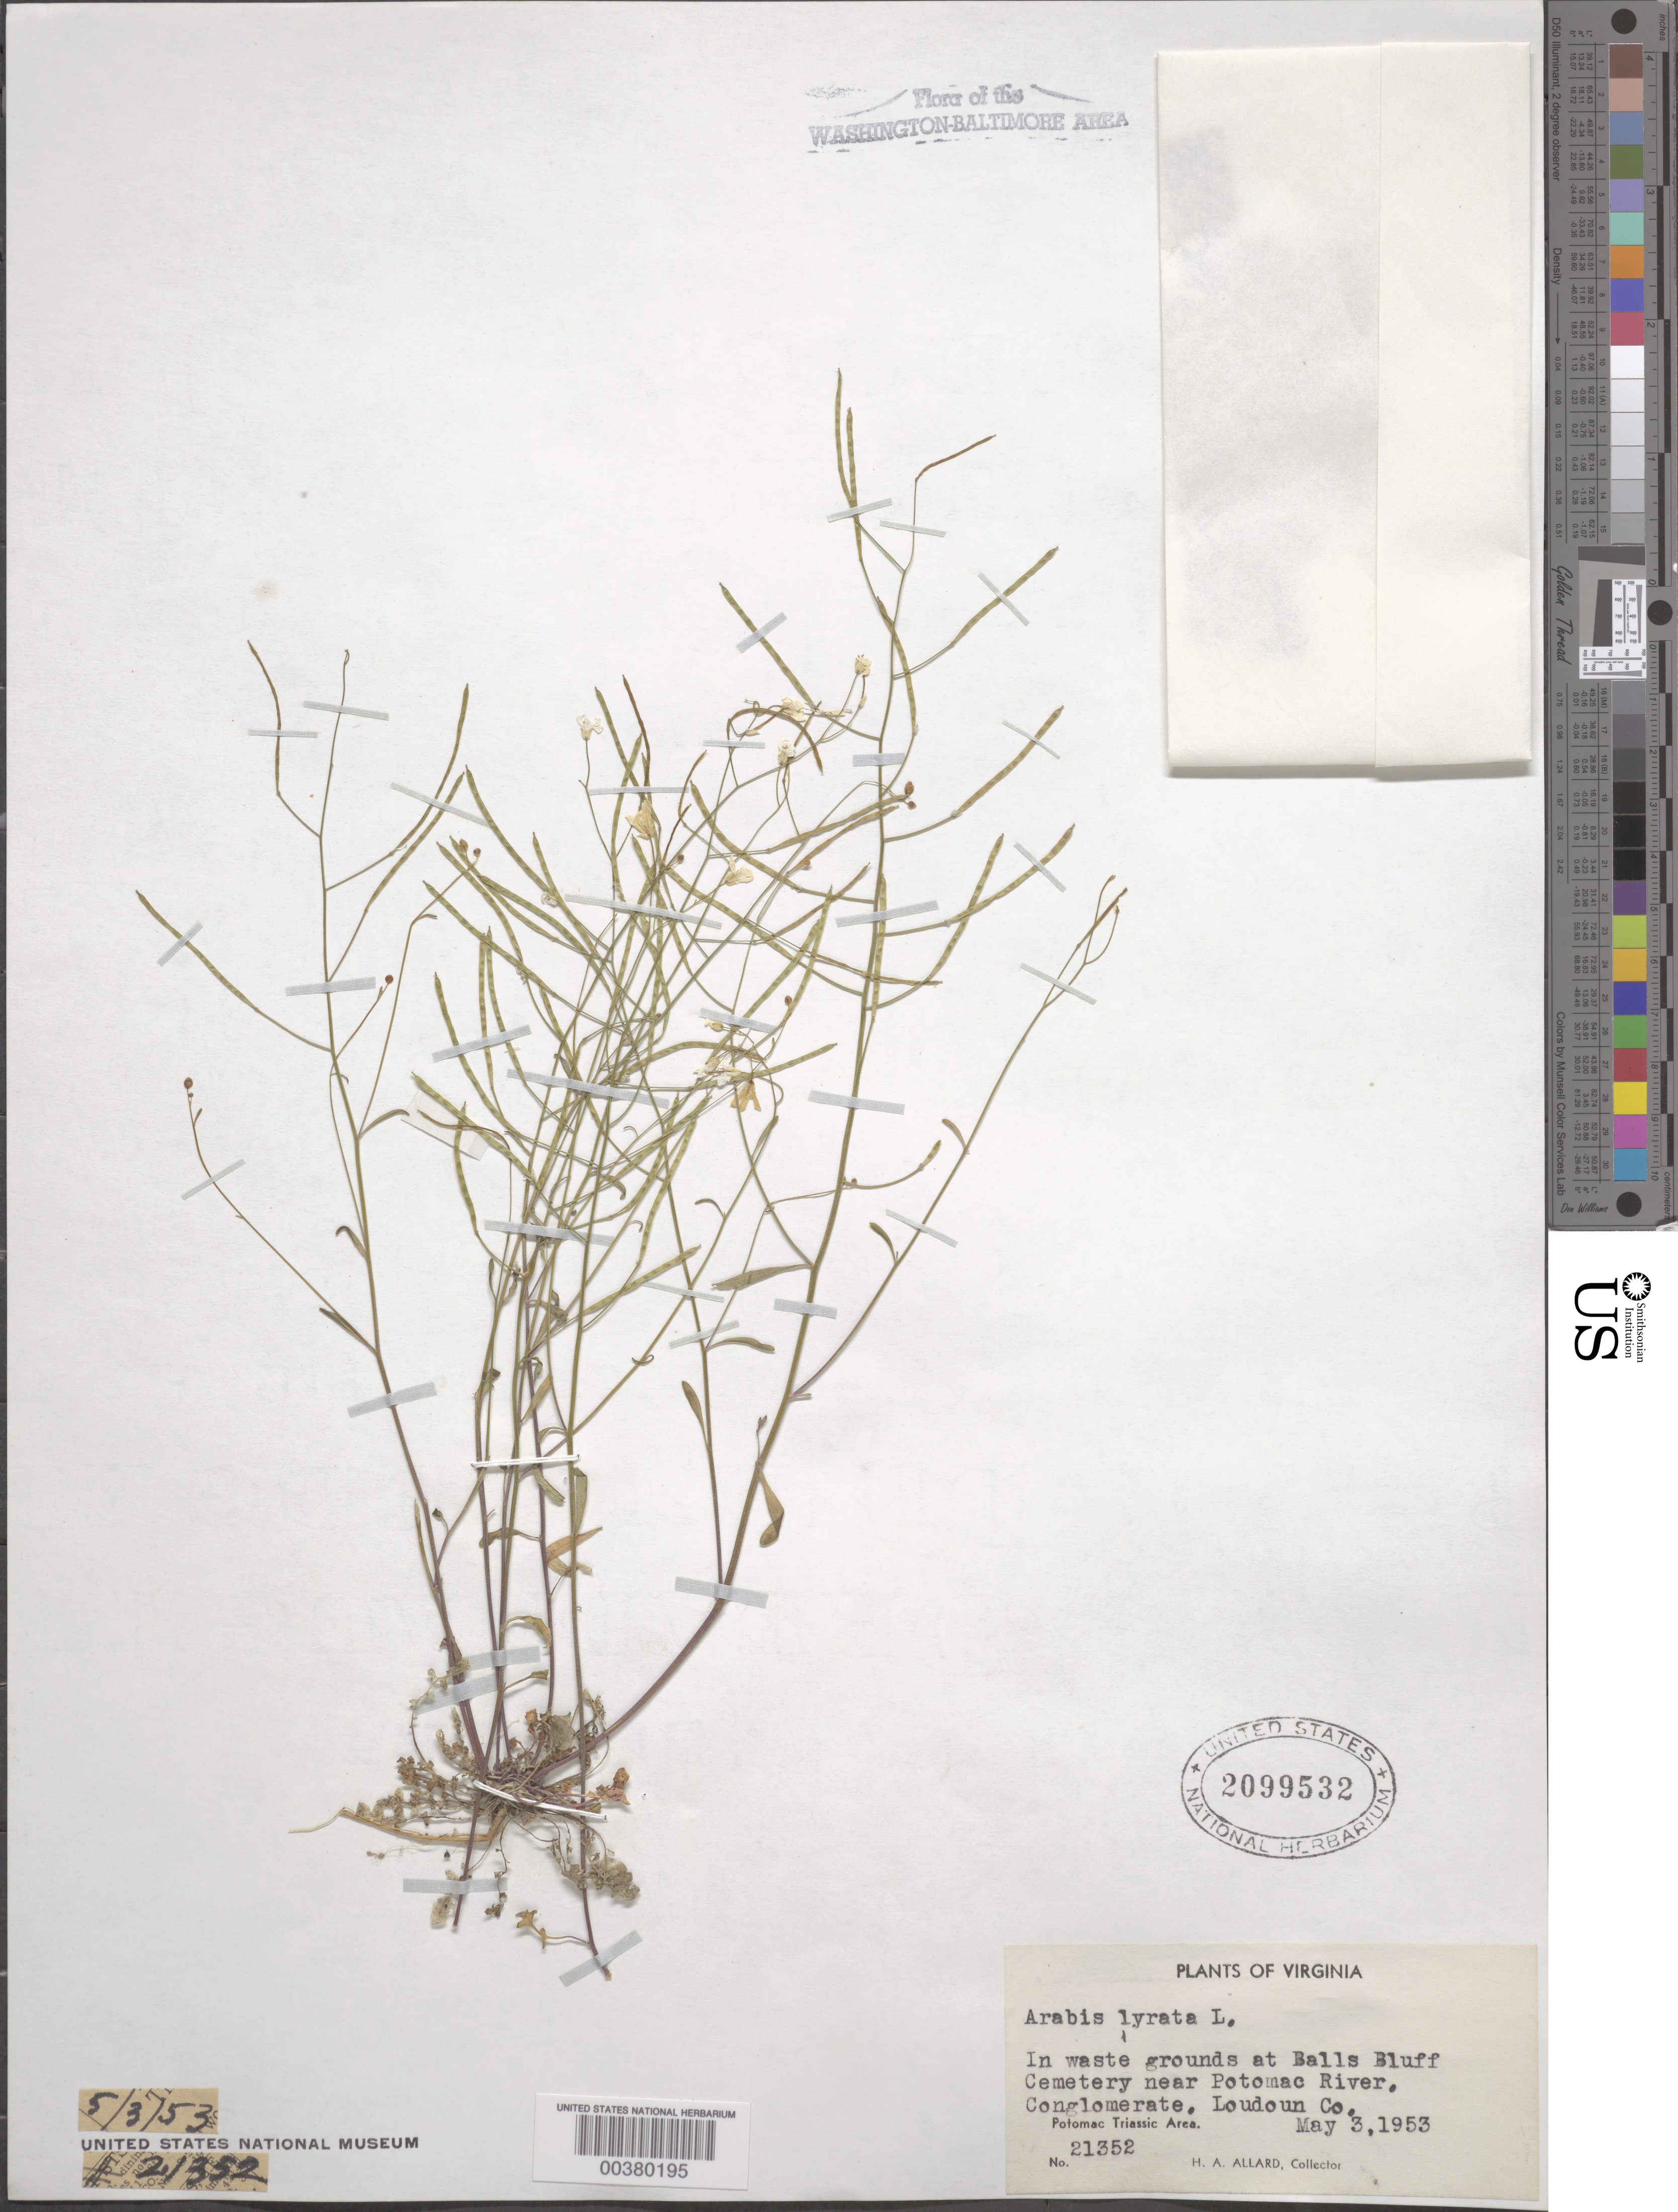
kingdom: Plantae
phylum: Tracheophyta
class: Magnoliopsida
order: Brassicales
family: Brassicaceae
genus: Arabidopsis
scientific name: Arabidopsis lyrata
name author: (L.) O'Kane & Al-Shehbaz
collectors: H. A. Allard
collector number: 21352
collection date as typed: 03 May 1953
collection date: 1953-05-03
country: United States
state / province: Virginia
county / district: Loudoun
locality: Balls Bluff Cemetery, Potomac River vicinity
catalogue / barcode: US 2099532